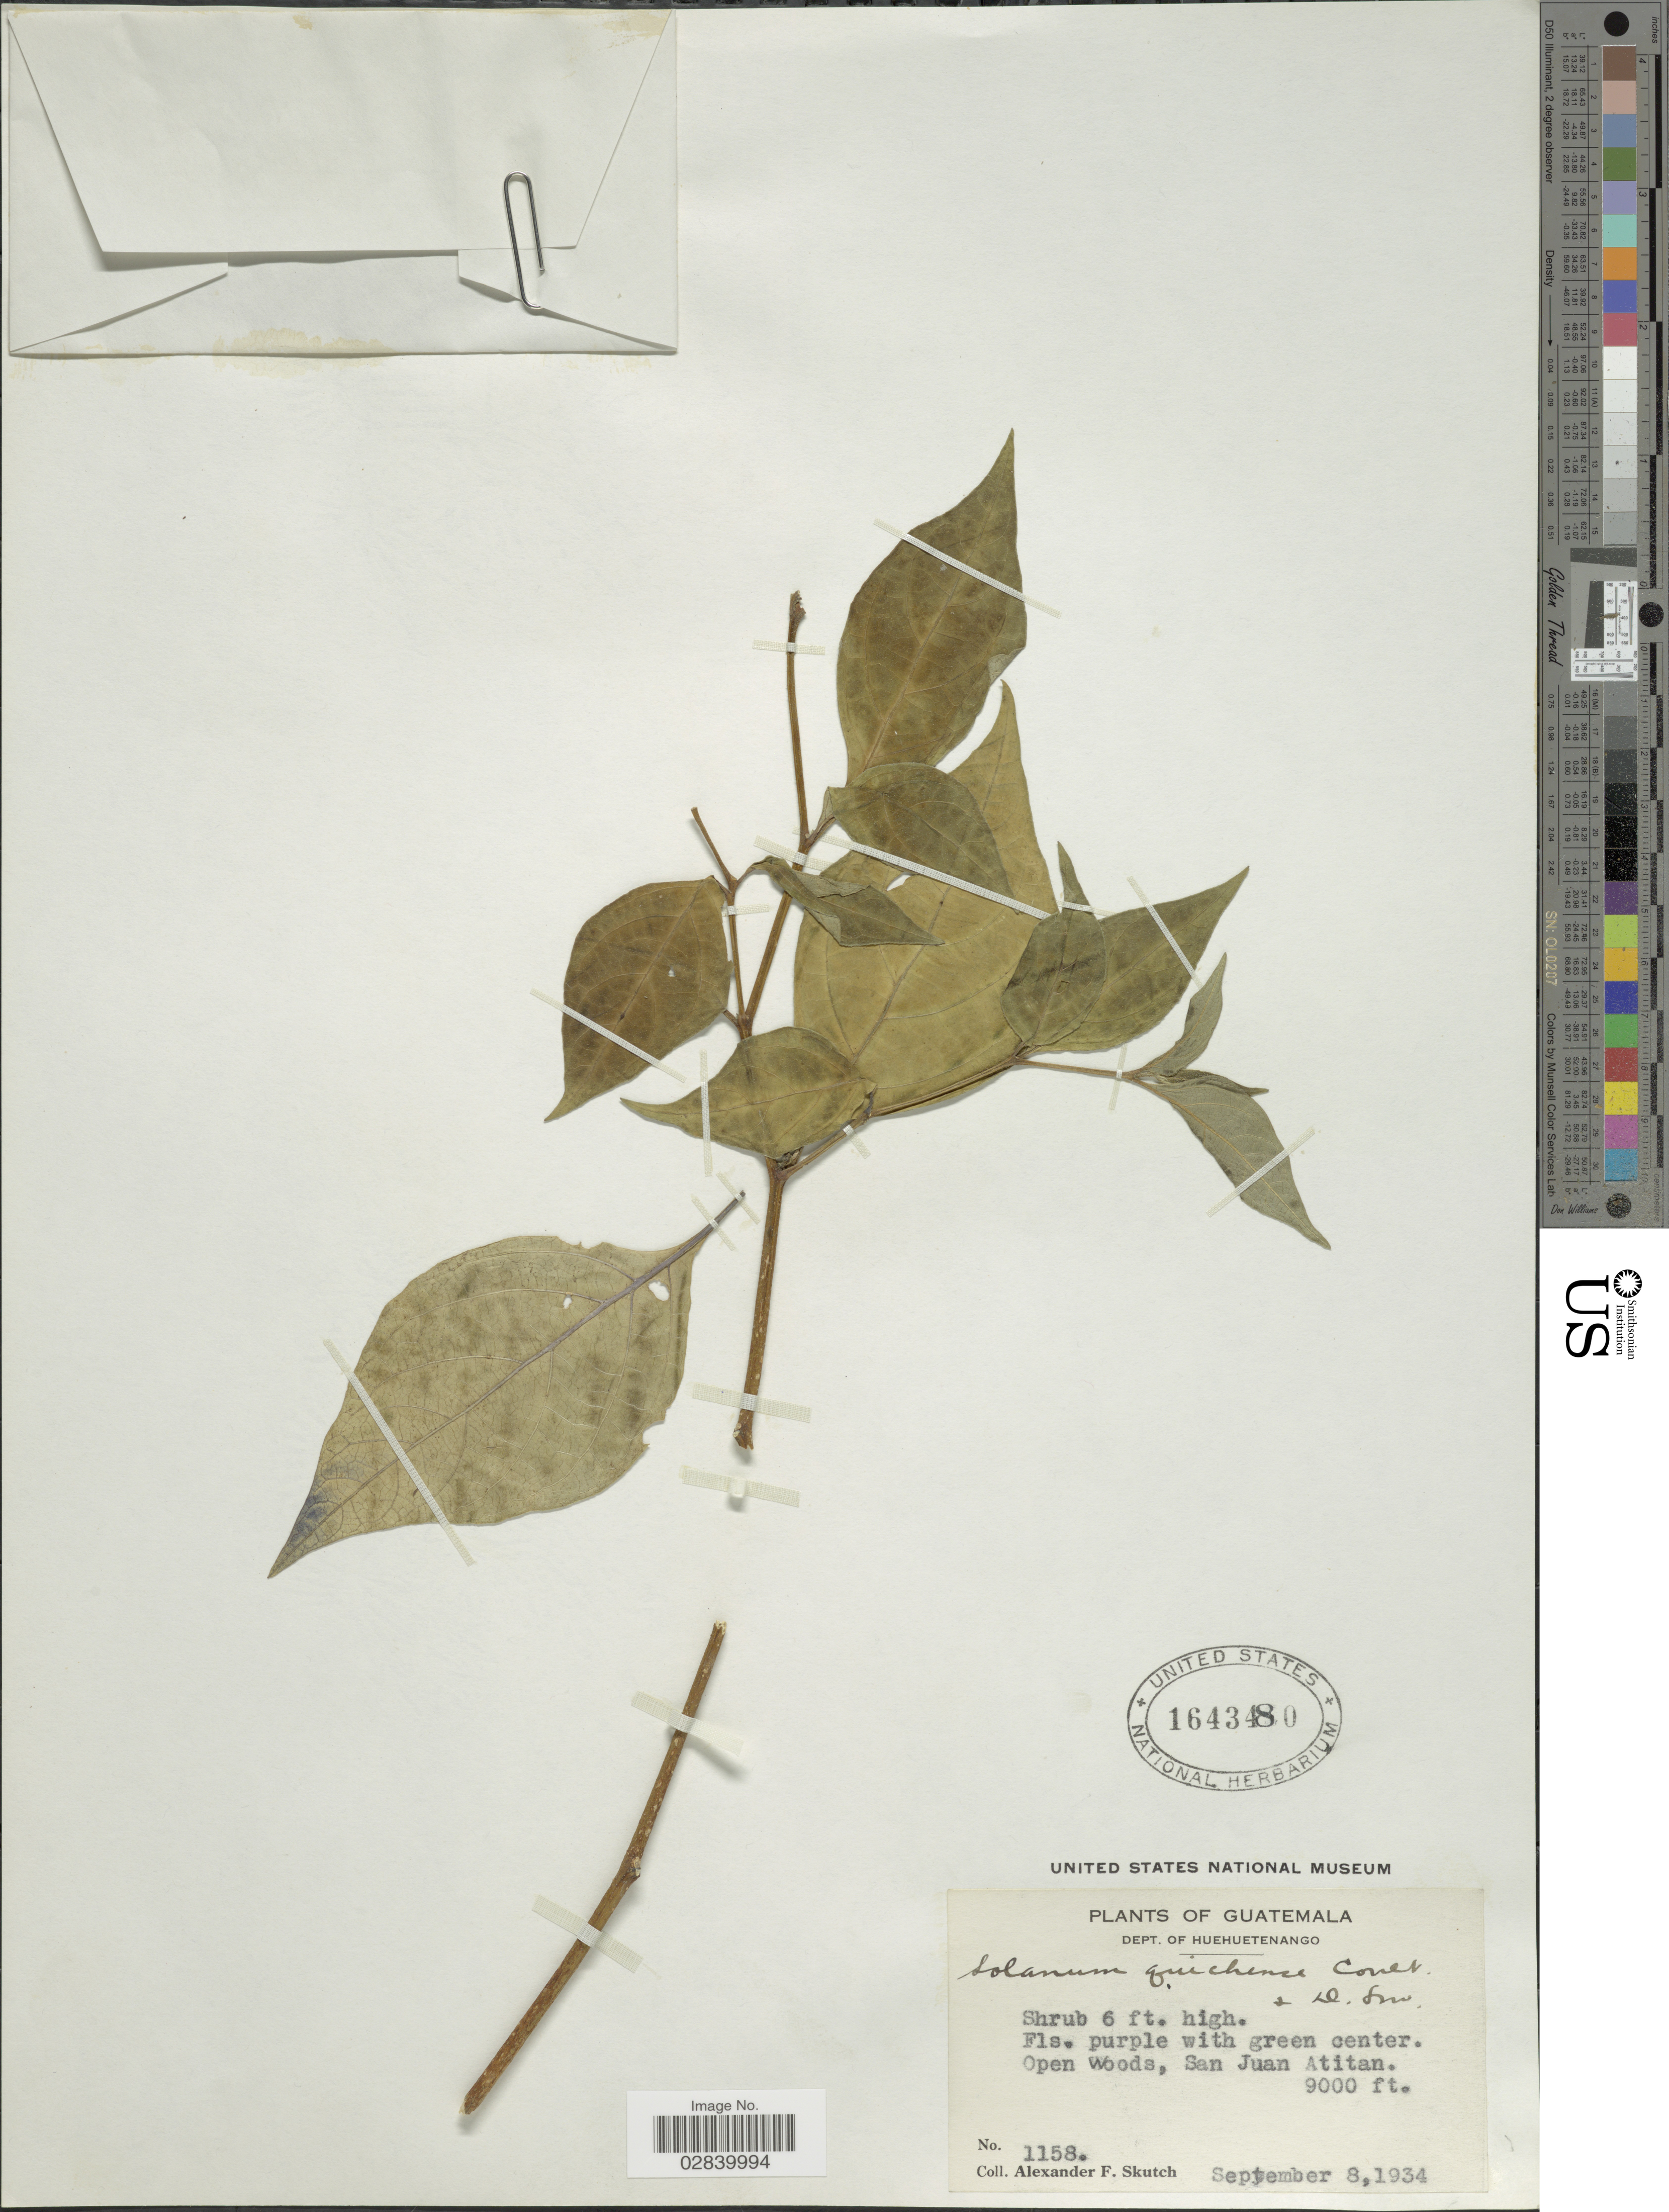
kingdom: Plantae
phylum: Tracheophyta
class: Magnoliopsida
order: Solanales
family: Solanaceae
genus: Lycianthes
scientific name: Lycianthes quichensis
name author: (J.M. Coult. & Donn. Sm.) Bitter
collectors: A. F. Skutch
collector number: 1158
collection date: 1934-09-08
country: Guatemala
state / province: Huehuetenango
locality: Dept. of Huehuetenango. Open woods, San Juan Atitan.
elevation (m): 2743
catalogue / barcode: US 1643480